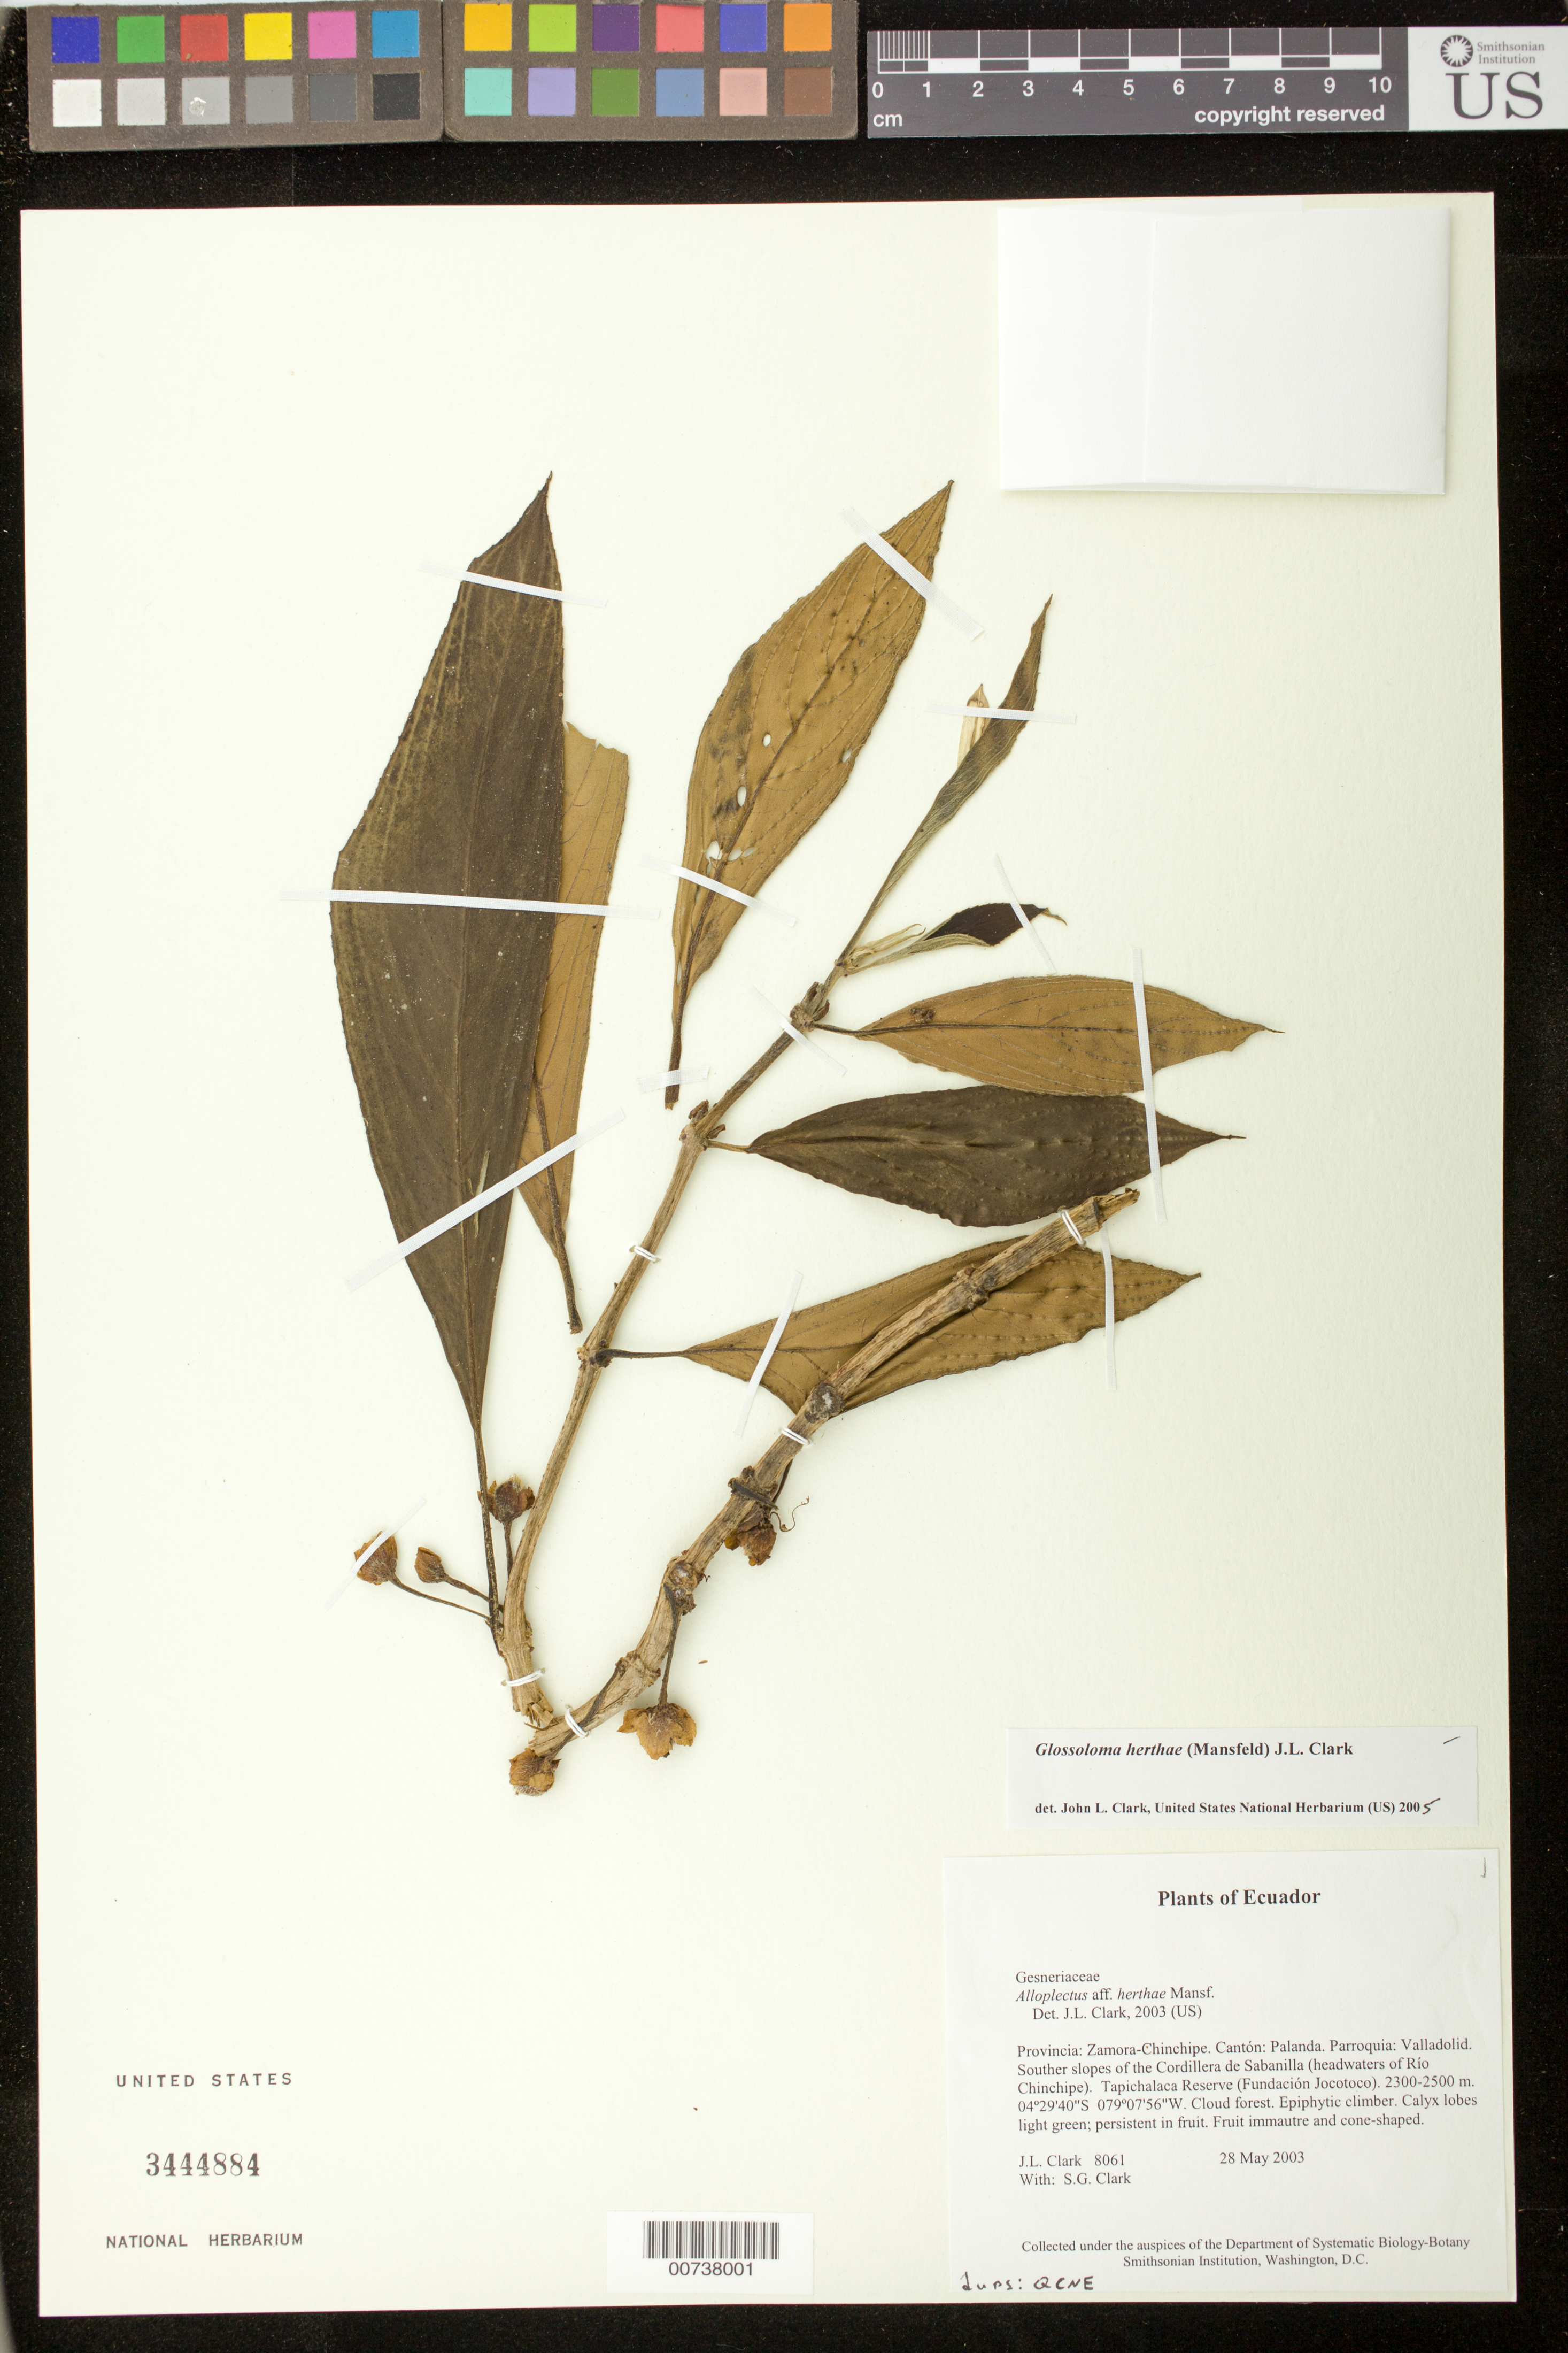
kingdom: Plantae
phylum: Tracheophyta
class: Magnoliopsida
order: Lamiales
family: Gesneriaceae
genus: Glossoloma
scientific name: Glossoloma herthae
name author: (Mansf.) J.L. Clark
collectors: J. L. Clark & S. G. Clark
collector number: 8061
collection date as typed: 28 May 2003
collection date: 2003-05-28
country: Ecuador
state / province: Zamora-Chinchipe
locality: Palanda. Parroquia: Valladolid. Souther slopes of the Cordillera de Sabanilla (headwaters of Río Chinchipe). Tapichalaca Reserve (Fundación Jocotoco).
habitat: Cloud forest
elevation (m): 2300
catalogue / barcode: US 3444884